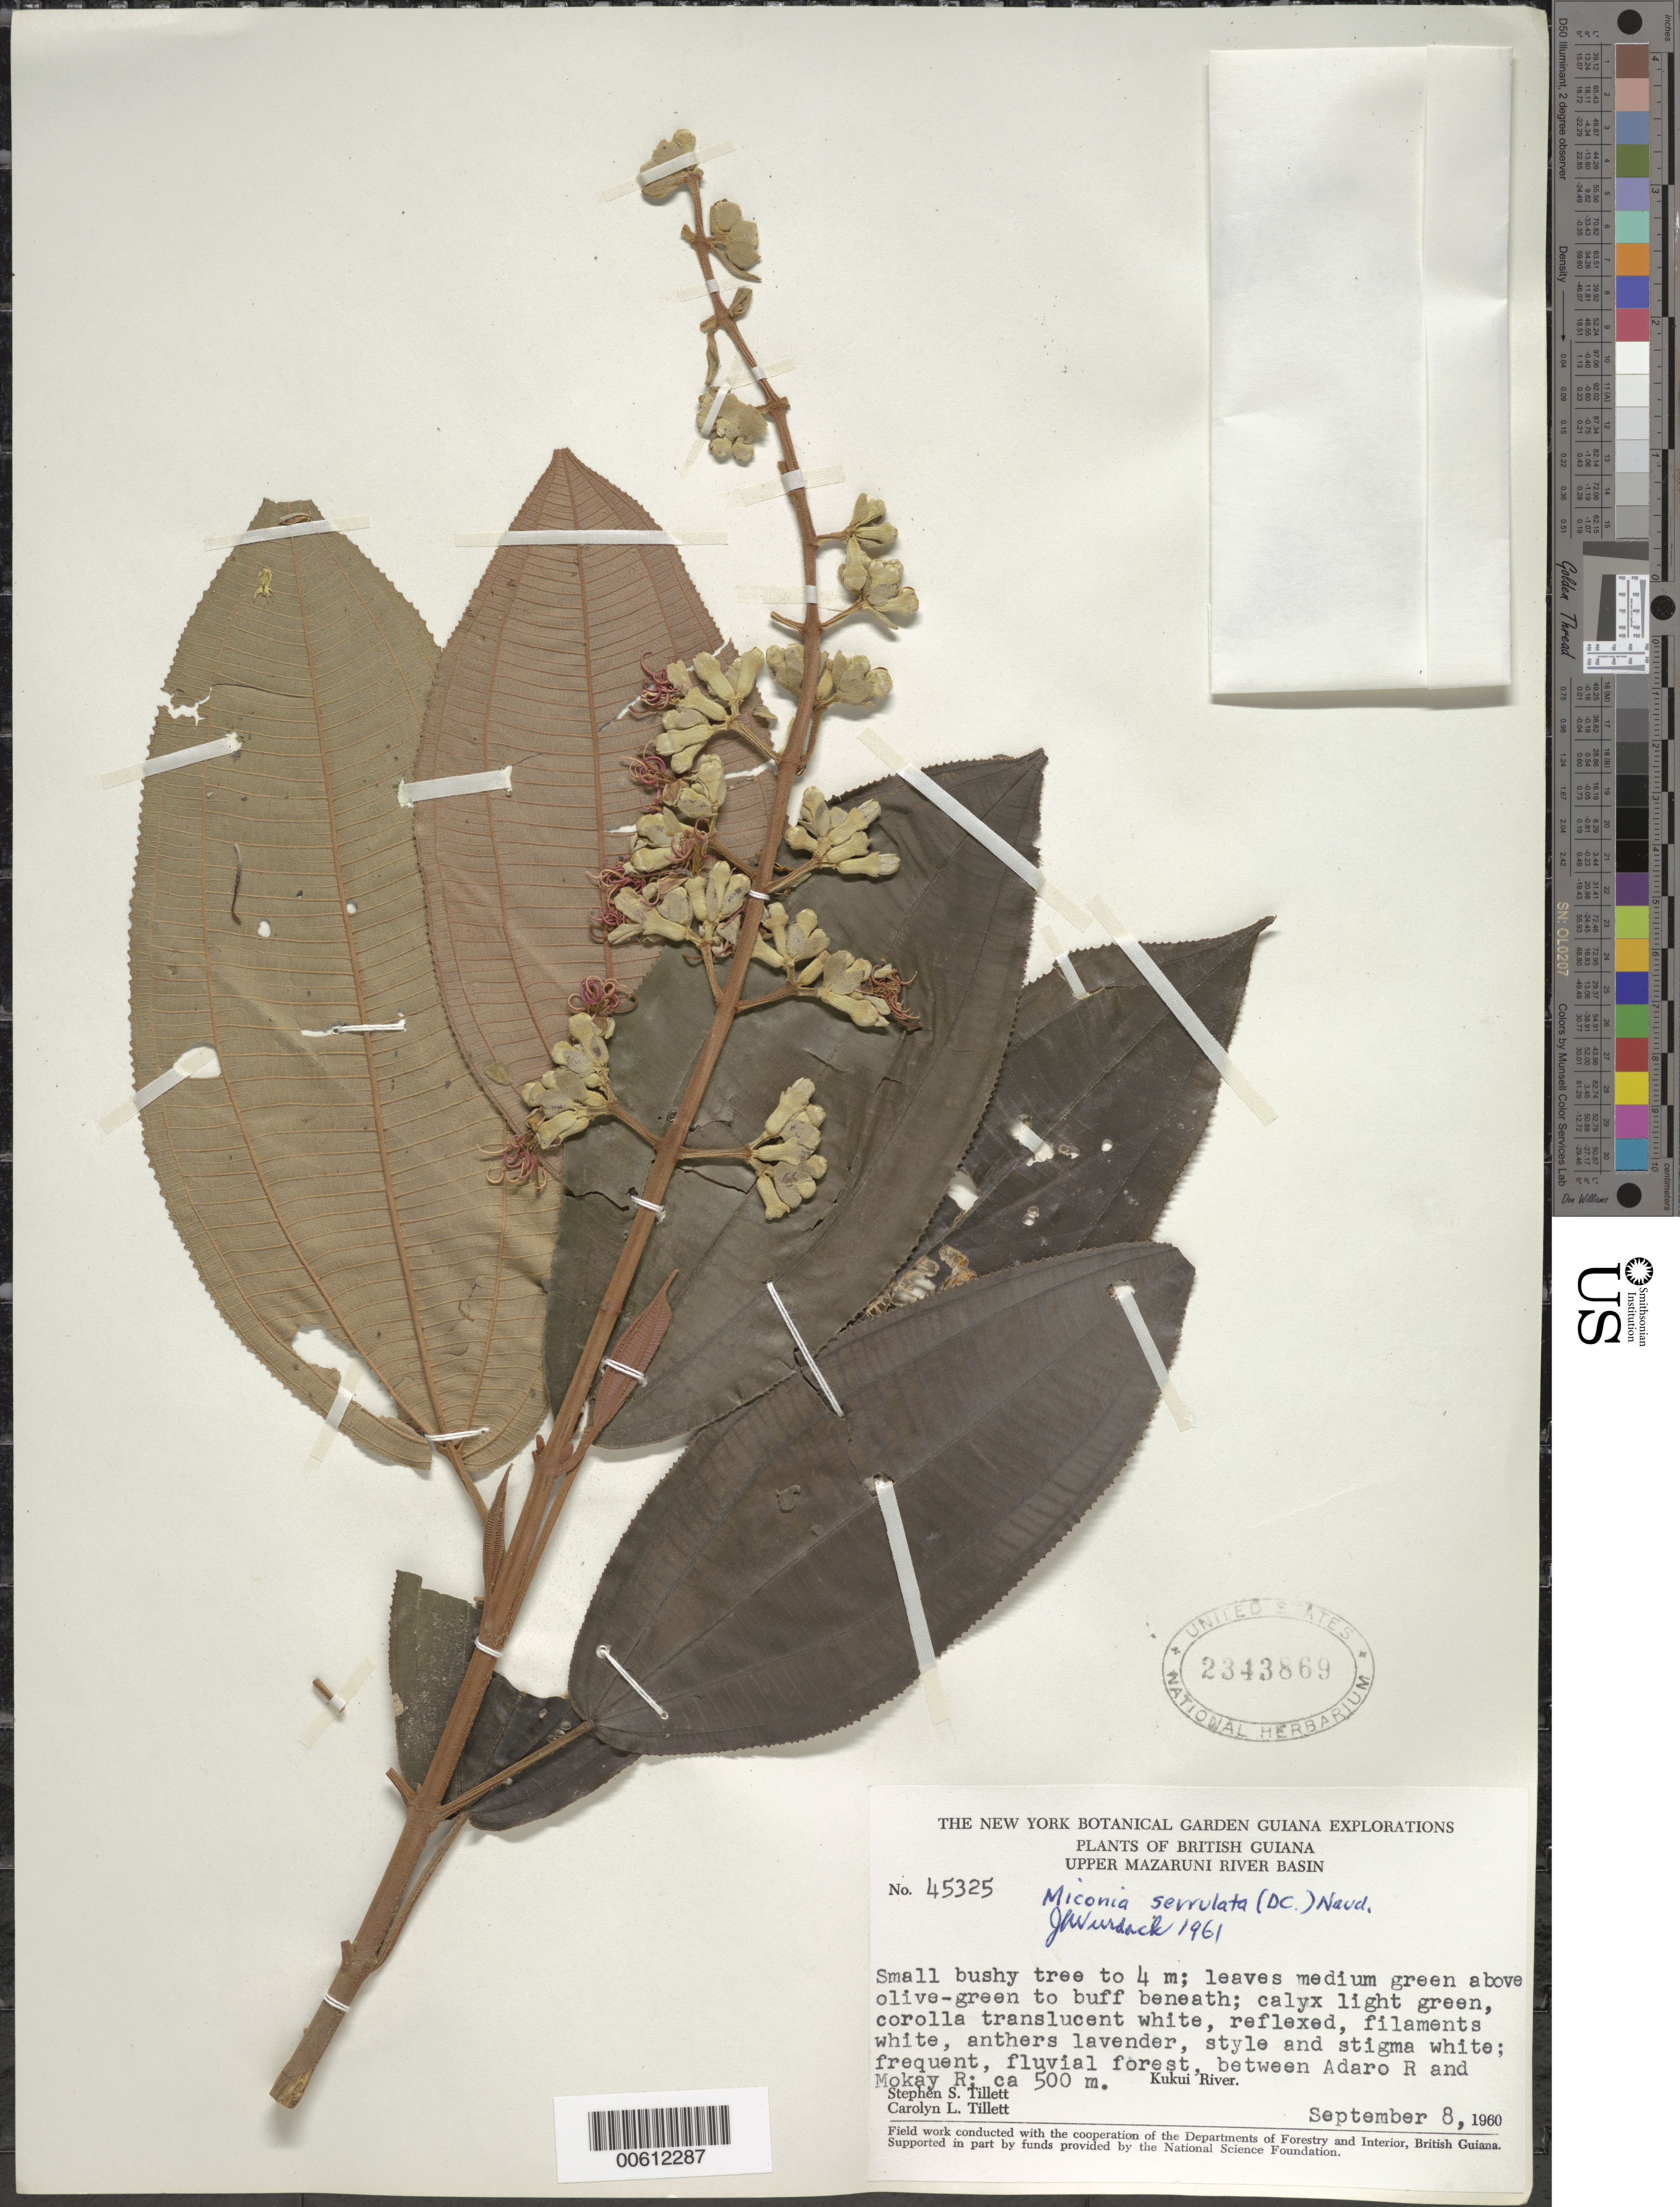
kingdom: Plantae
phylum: Tracheophyta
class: Magnoliopsida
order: Myrtales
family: Melastomataceae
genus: Miconia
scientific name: Miconia serrulata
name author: (DC.) Naudin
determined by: Wurdack, John J., (US), US (UNITED STATES)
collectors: S. S. Tillett, C. L. Tillett & R. Boyan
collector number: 45325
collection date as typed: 8-Sep-60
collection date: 1960-09-08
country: Guyana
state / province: Cuyuni-Mazaruni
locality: Kukui R., between Adaro R. & Mokay R., Upper Mazaruni R. basin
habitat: Fluvial forest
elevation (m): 500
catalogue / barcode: US 2343869